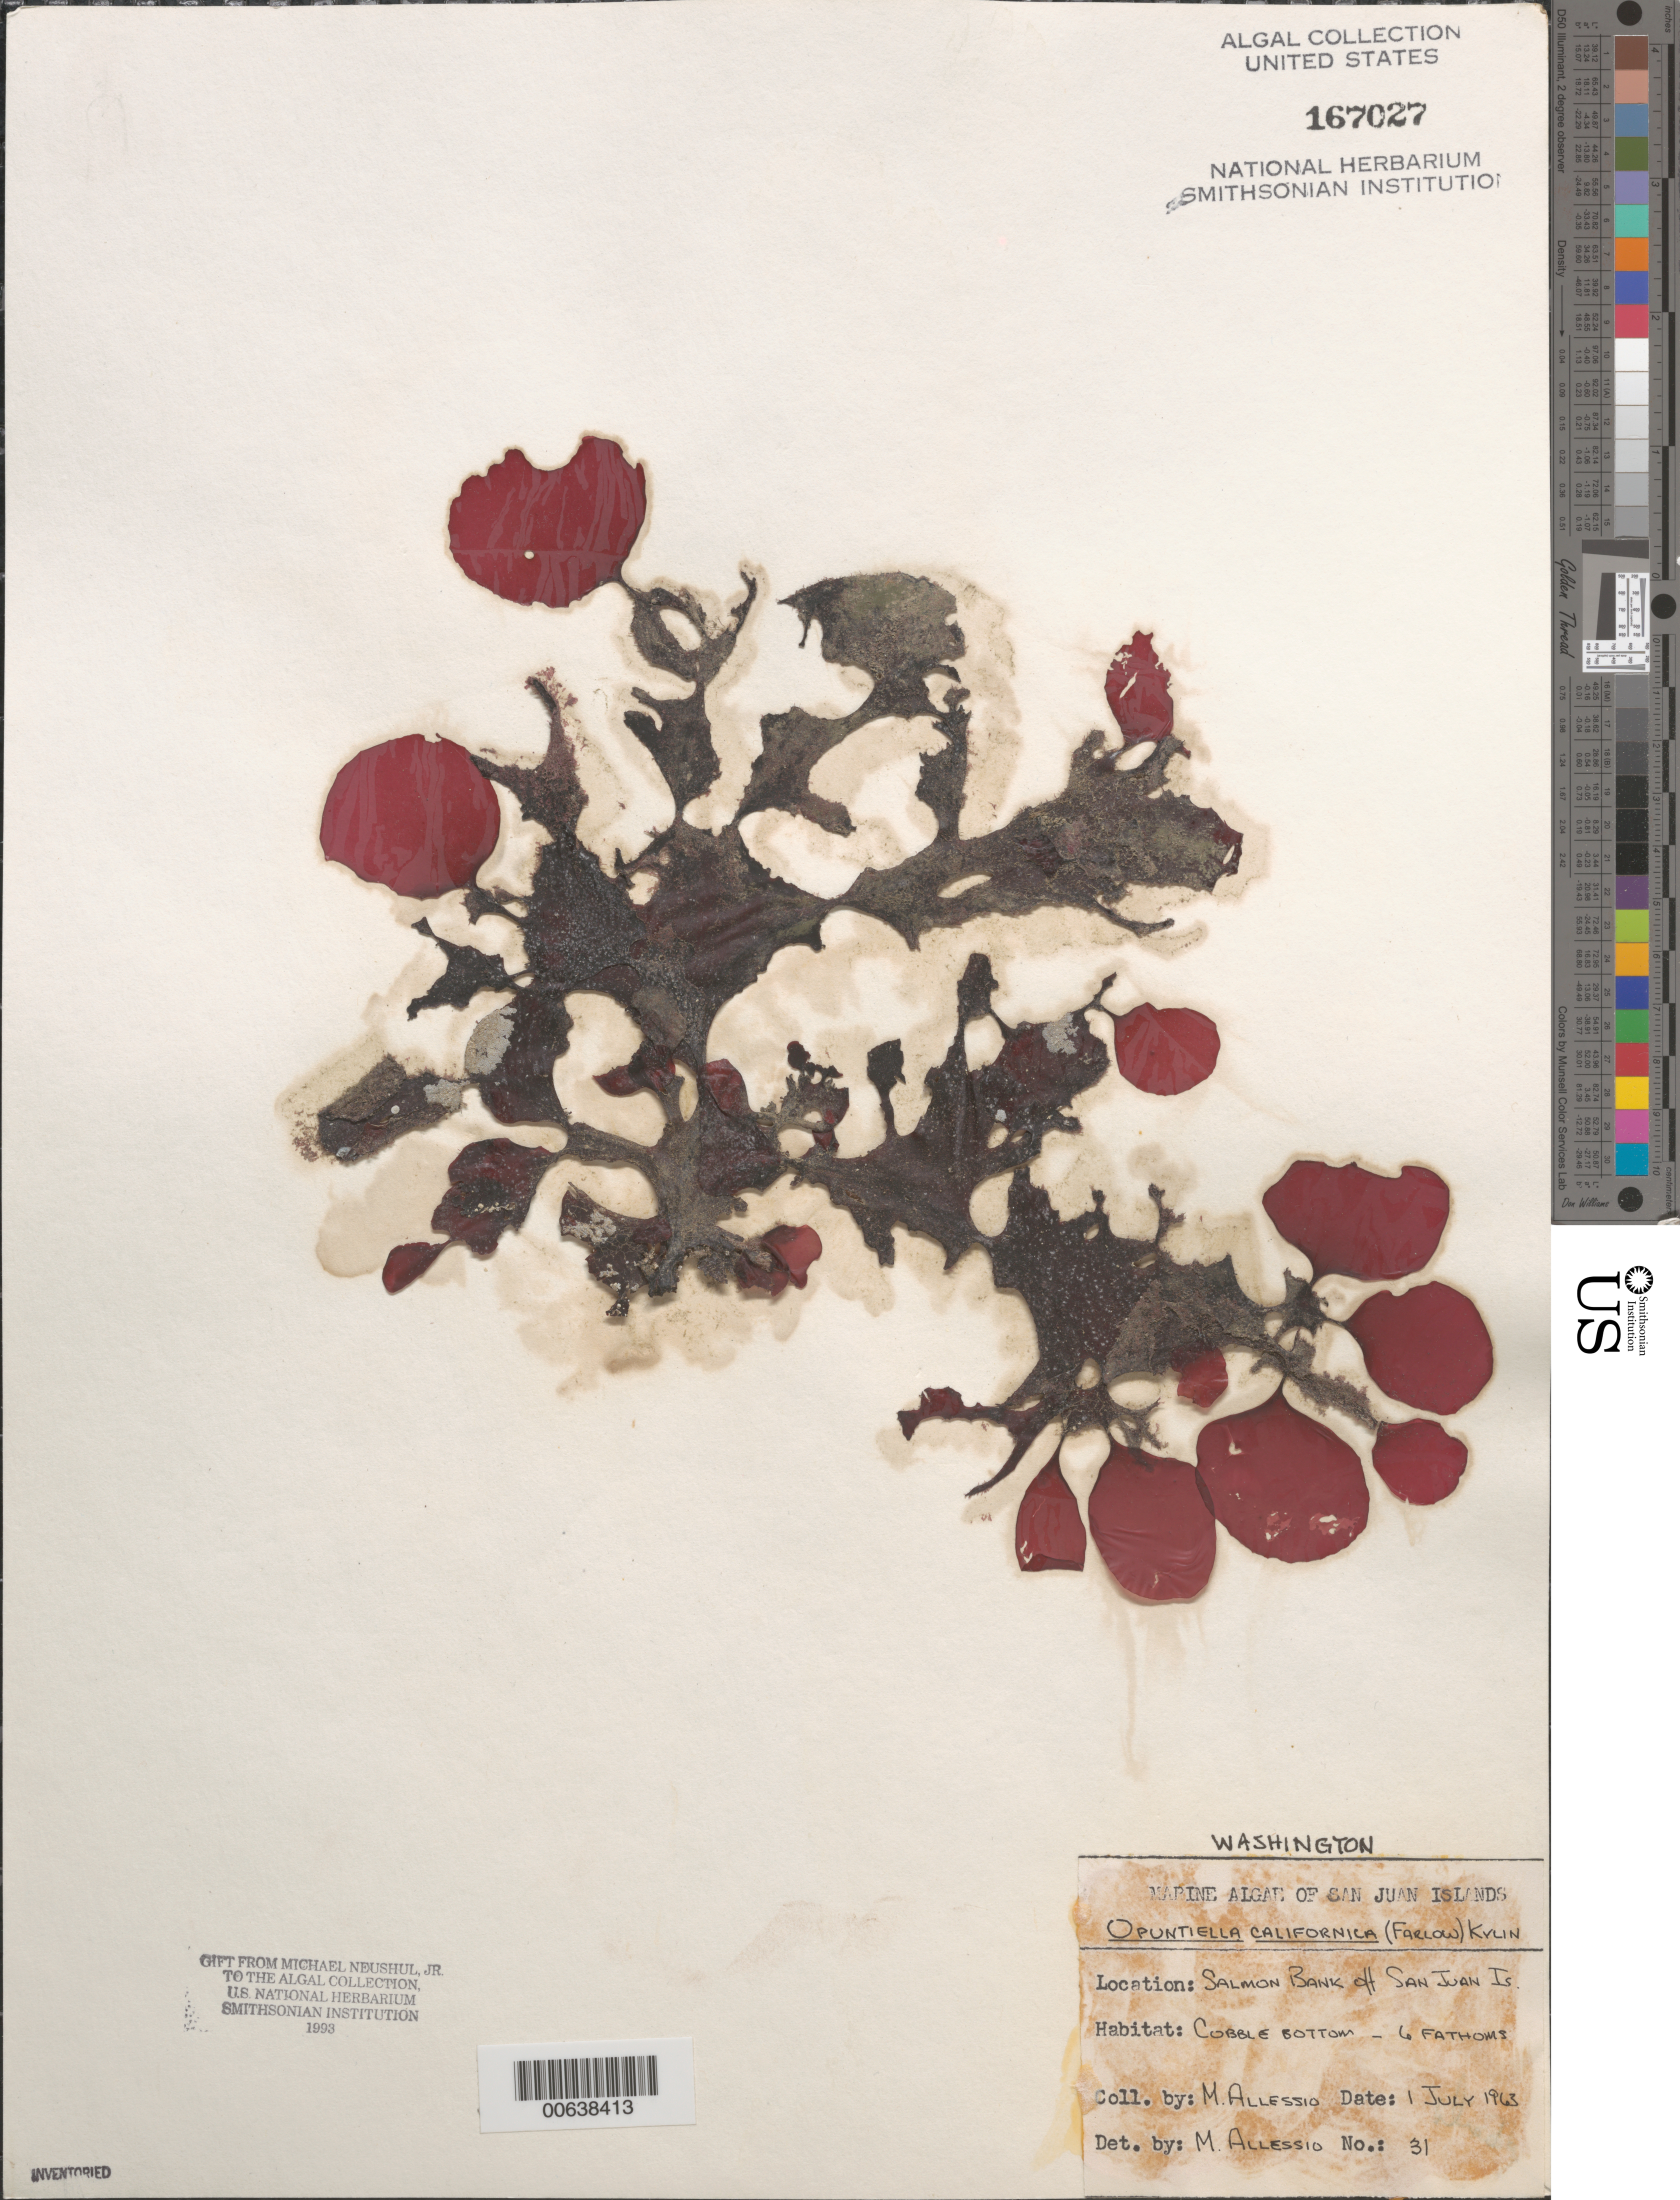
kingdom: Plantae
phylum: Rhodophyta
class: Florideophyceae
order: Gigartinales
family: Furcellariaceae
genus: Opuntiella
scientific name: Opuntiella californica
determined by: Allessio, M.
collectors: M. Allessio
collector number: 31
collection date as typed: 01 Jul 1963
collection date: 1963-07-01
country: United States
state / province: Washington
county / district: San Juan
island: San Juan Island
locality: Salmon Bank, off San Juan Island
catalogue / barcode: US 167027